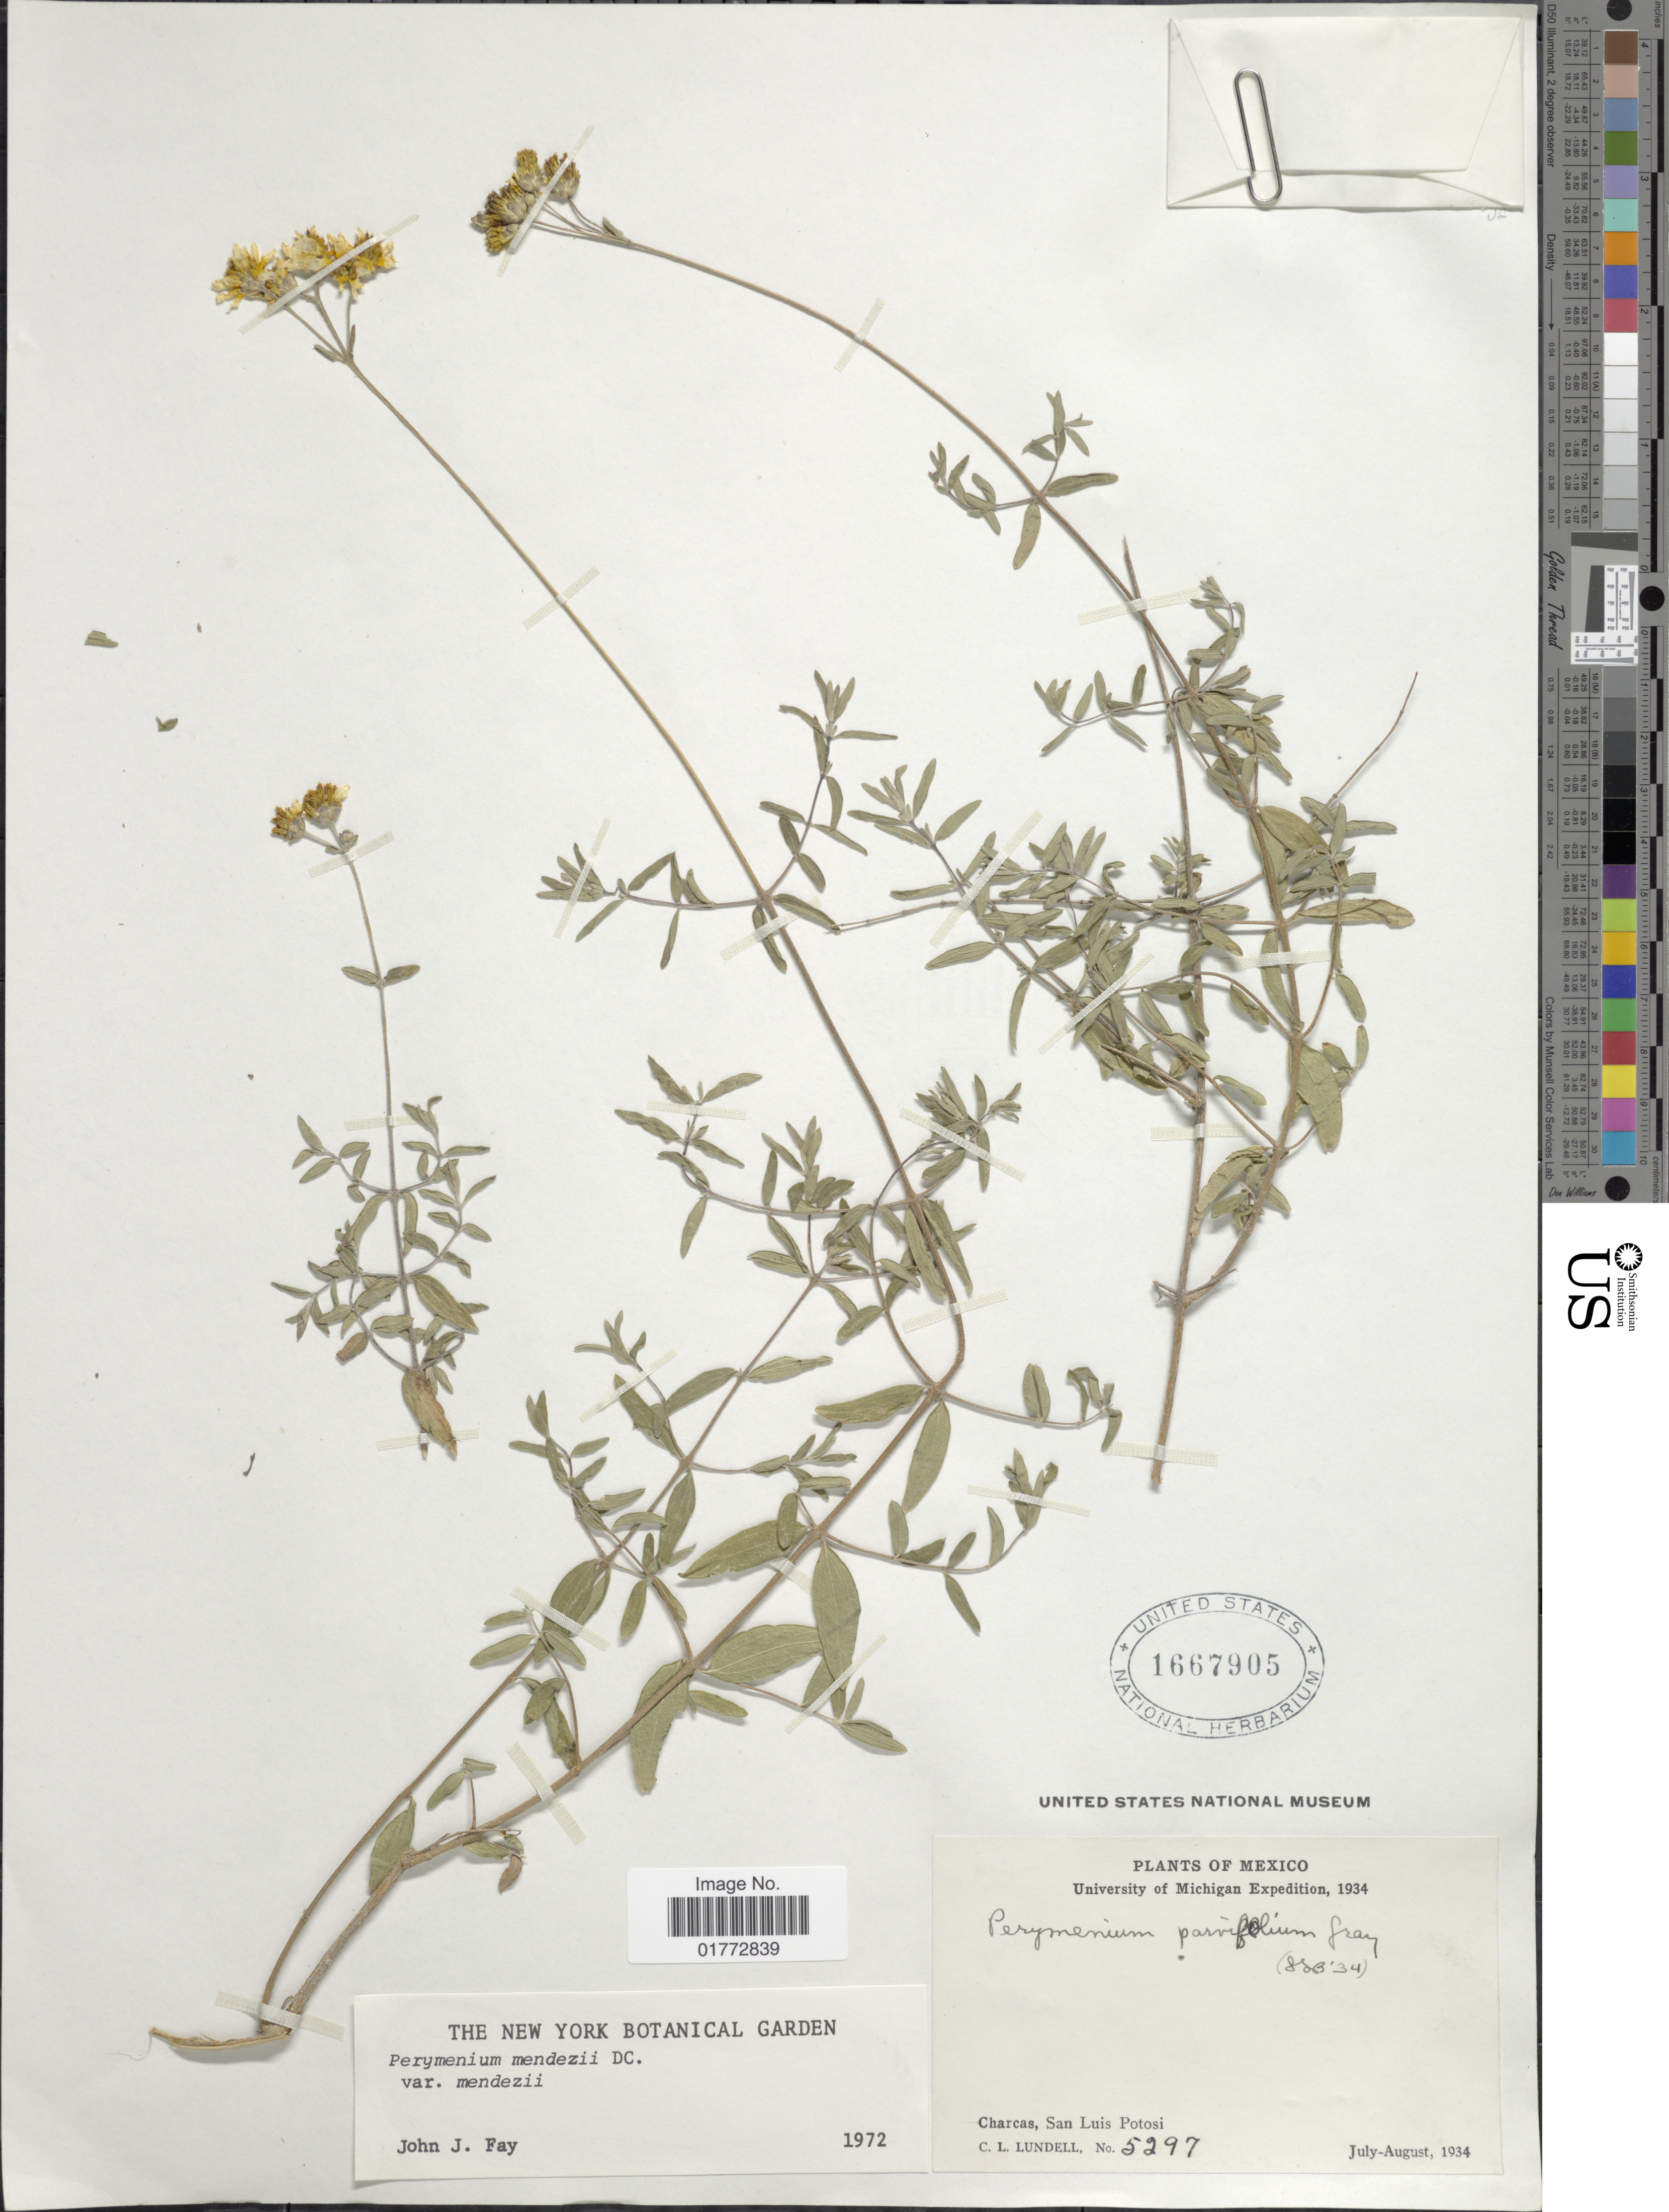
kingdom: Plantae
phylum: Tracheophyta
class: Magnoliopsida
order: Asterales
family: Asteraceae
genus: Perymenium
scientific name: Perymenium mendezii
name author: DC.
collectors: C. L. Lundell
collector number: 5297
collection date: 1934-07/1934-08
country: Mexico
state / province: San Luis Potosí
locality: Charcas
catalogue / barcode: US 1667905